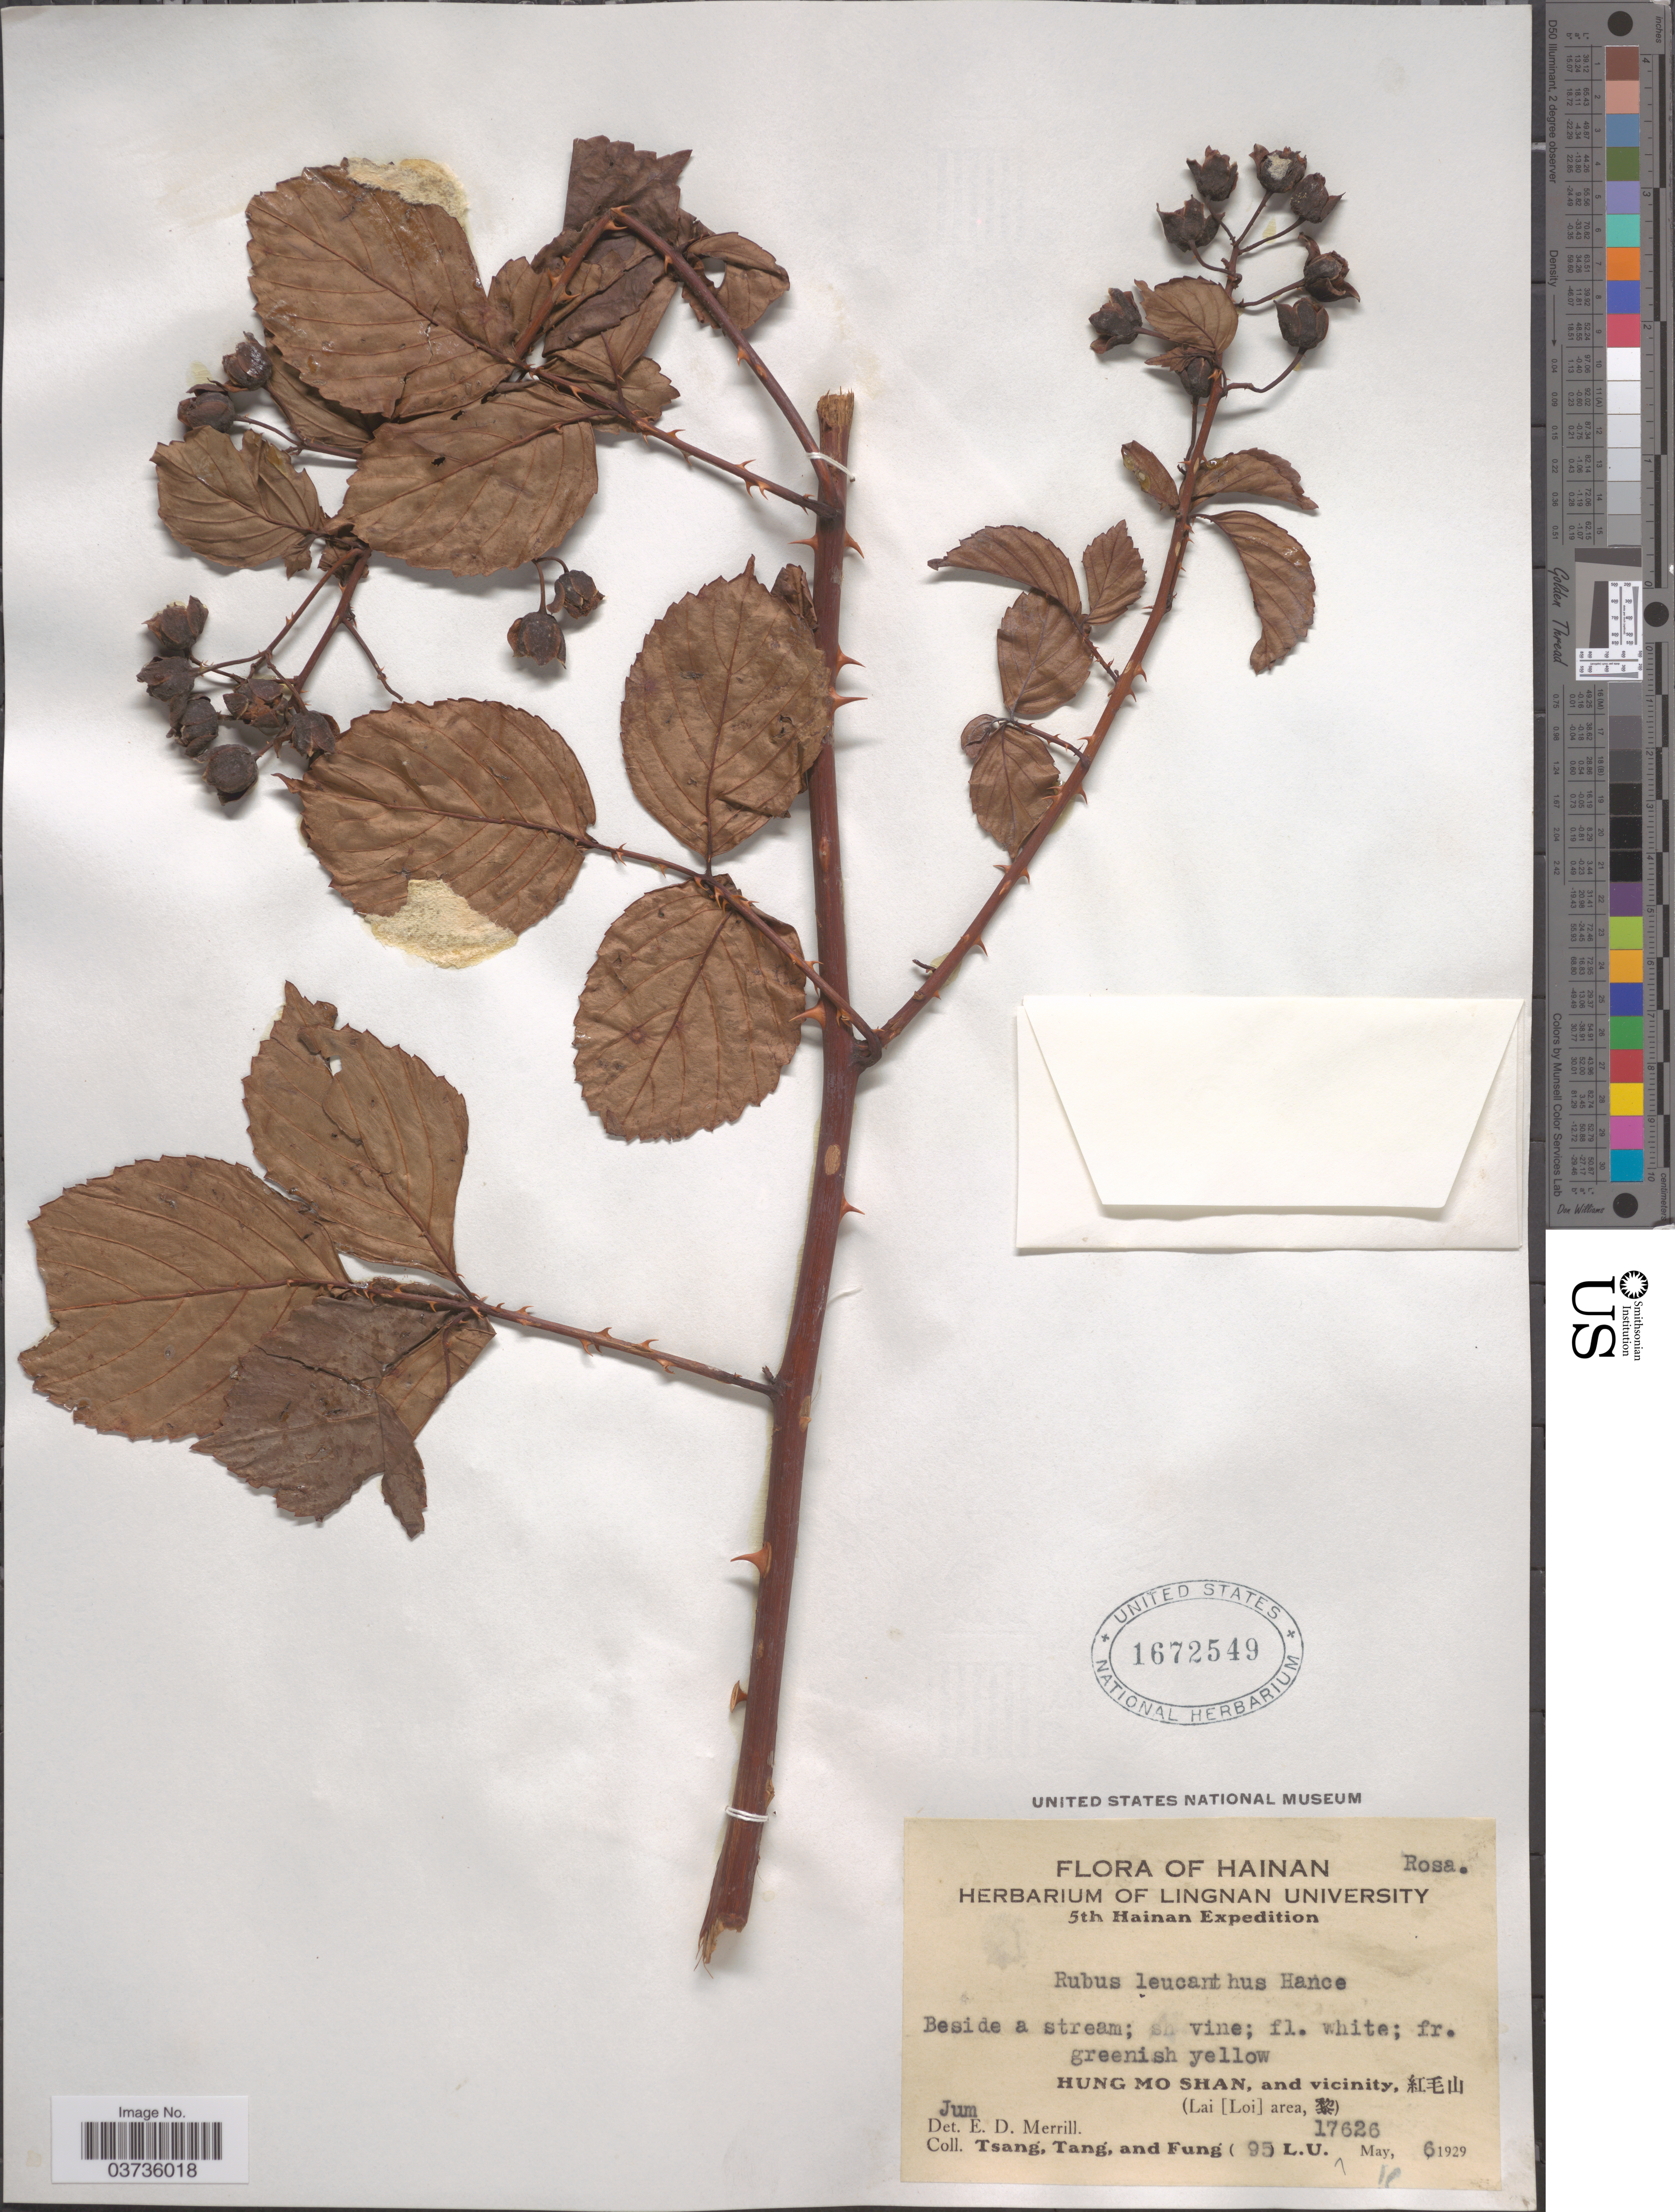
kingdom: Plantae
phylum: Tracheophyta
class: Magnoliopsida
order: Rosales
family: Rosaceae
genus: Rubus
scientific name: Rubus leucanthus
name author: Hance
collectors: -. T'sang, -- Tang & Fung, --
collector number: (95)L.U.17626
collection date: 1929-05-06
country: China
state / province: Hainan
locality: Hung Mo Shan, and vicinity, X. (Lai [Loi] area,X). Jum[unsure placement].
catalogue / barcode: US 1672549